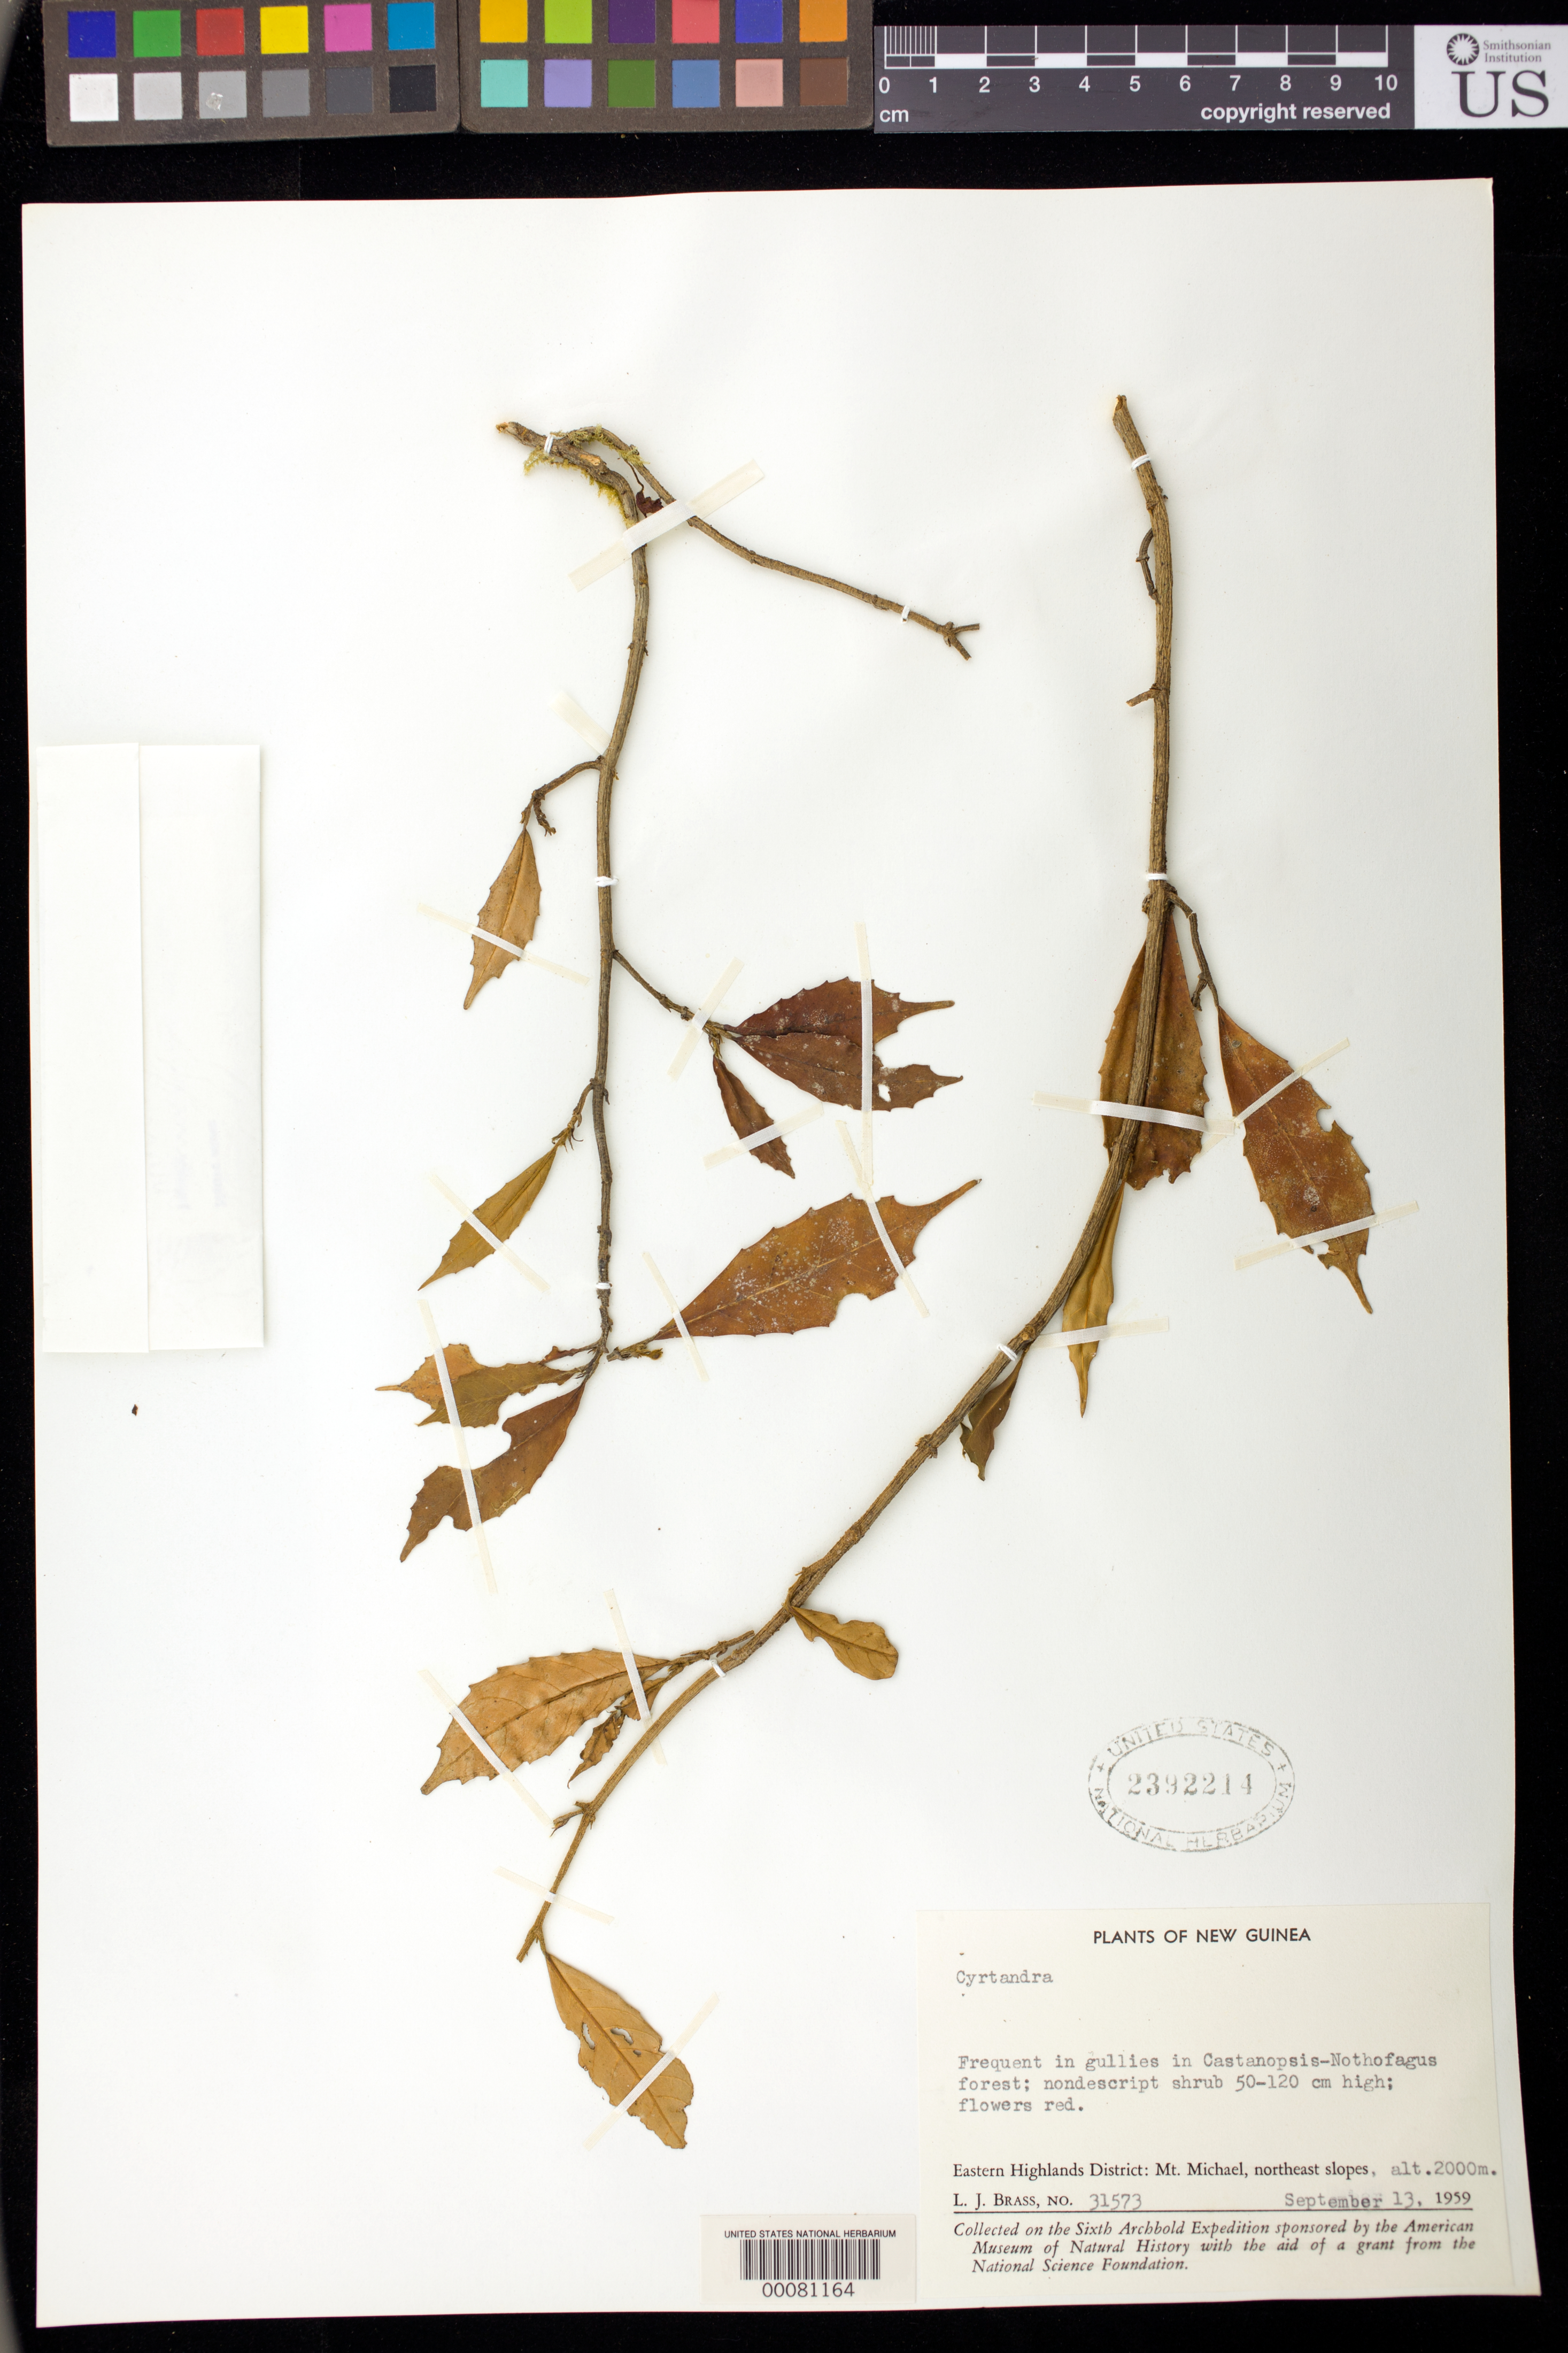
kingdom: Plantae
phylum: Tracheophyta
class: Magnoliopsida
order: Lamiales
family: Gesneriaceae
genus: Cyrtandra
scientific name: Cyrtandra sp.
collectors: L. J. Brass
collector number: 31573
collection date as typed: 13 Sep 1959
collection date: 1959-09-13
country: Papua New Guinea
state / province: Eastern Highlands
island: New Guinea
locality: Eastern highlands dist., Mt michael, northeast slopes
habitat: Frequent in gullies in castanopsis-nothofagus forest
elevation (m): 2000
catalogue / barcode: US 2392214